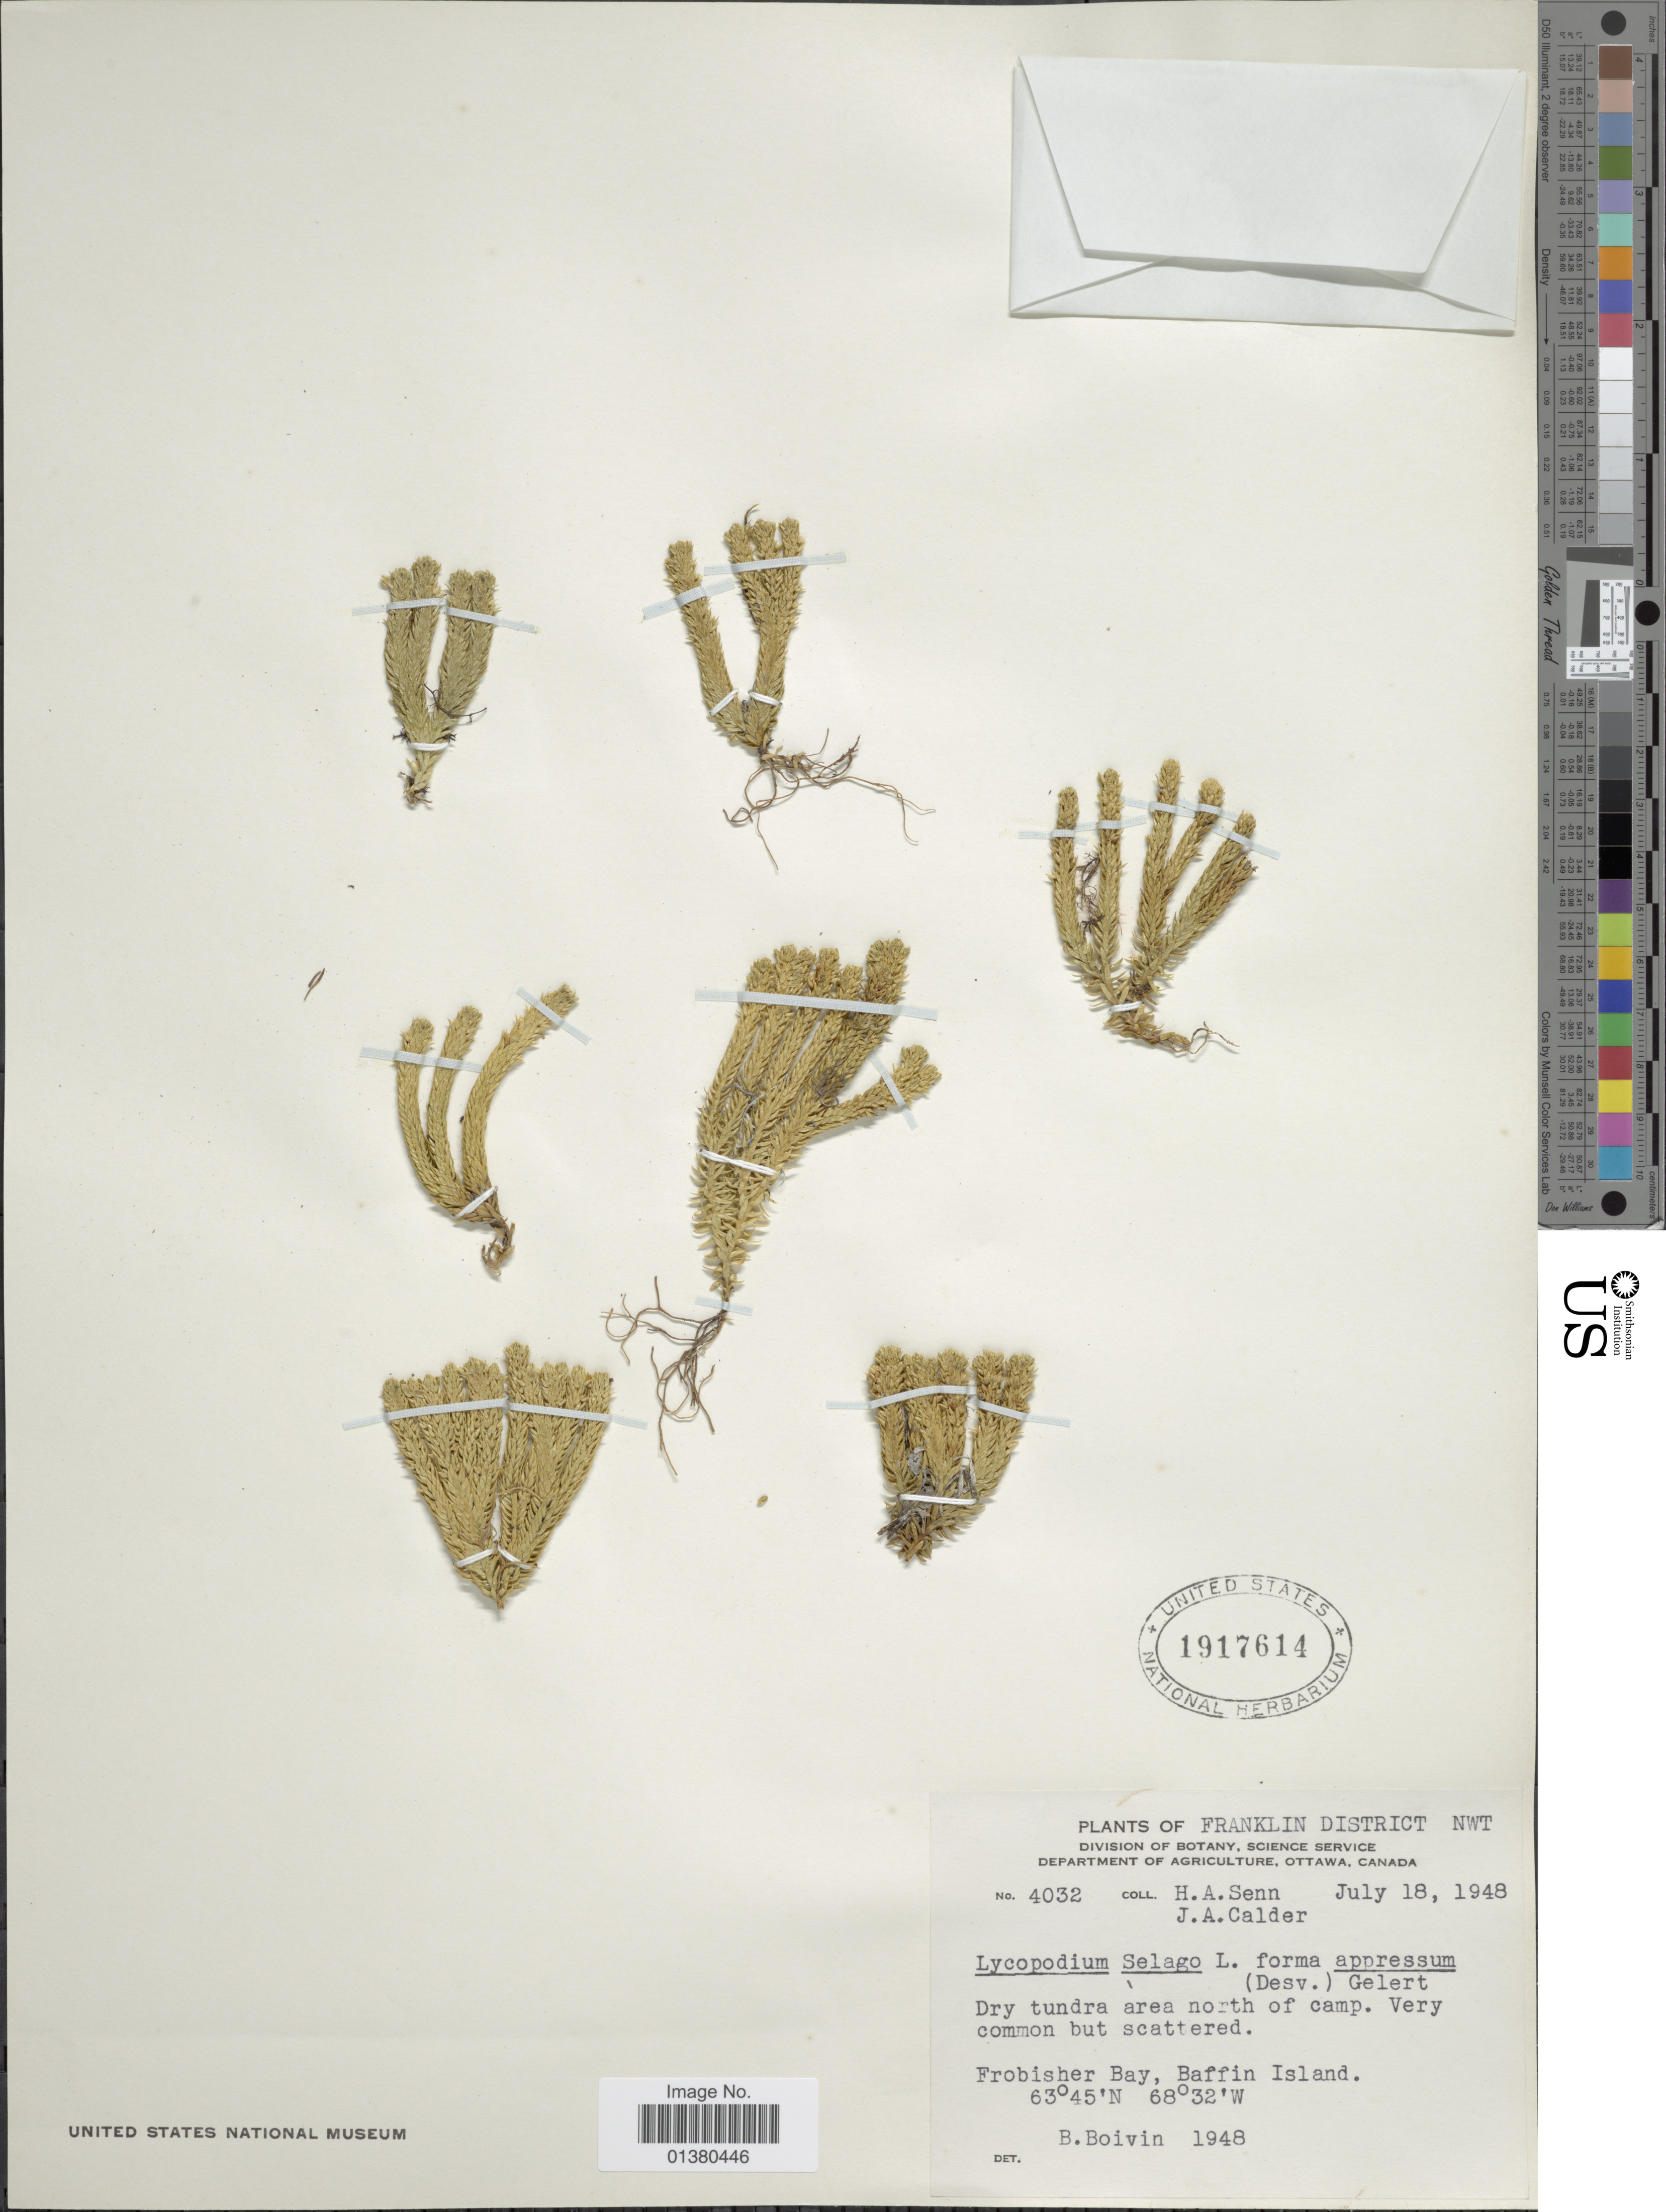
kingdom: Plantae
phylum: Tracheophyta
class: Lycopodiopsida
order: Lycopodiales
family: Lycopodiaceae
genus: Huperzia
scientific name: Huperzia selago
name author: (L.) Bernh. ex Schrank & Mart.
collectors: H. Senn & J. A. Calder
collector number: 4032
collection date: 1948-07-18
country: Canada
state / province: Northwest Territories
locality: Franklin District, Frobisher Bay, Baffin Island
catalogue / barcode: US 1917614